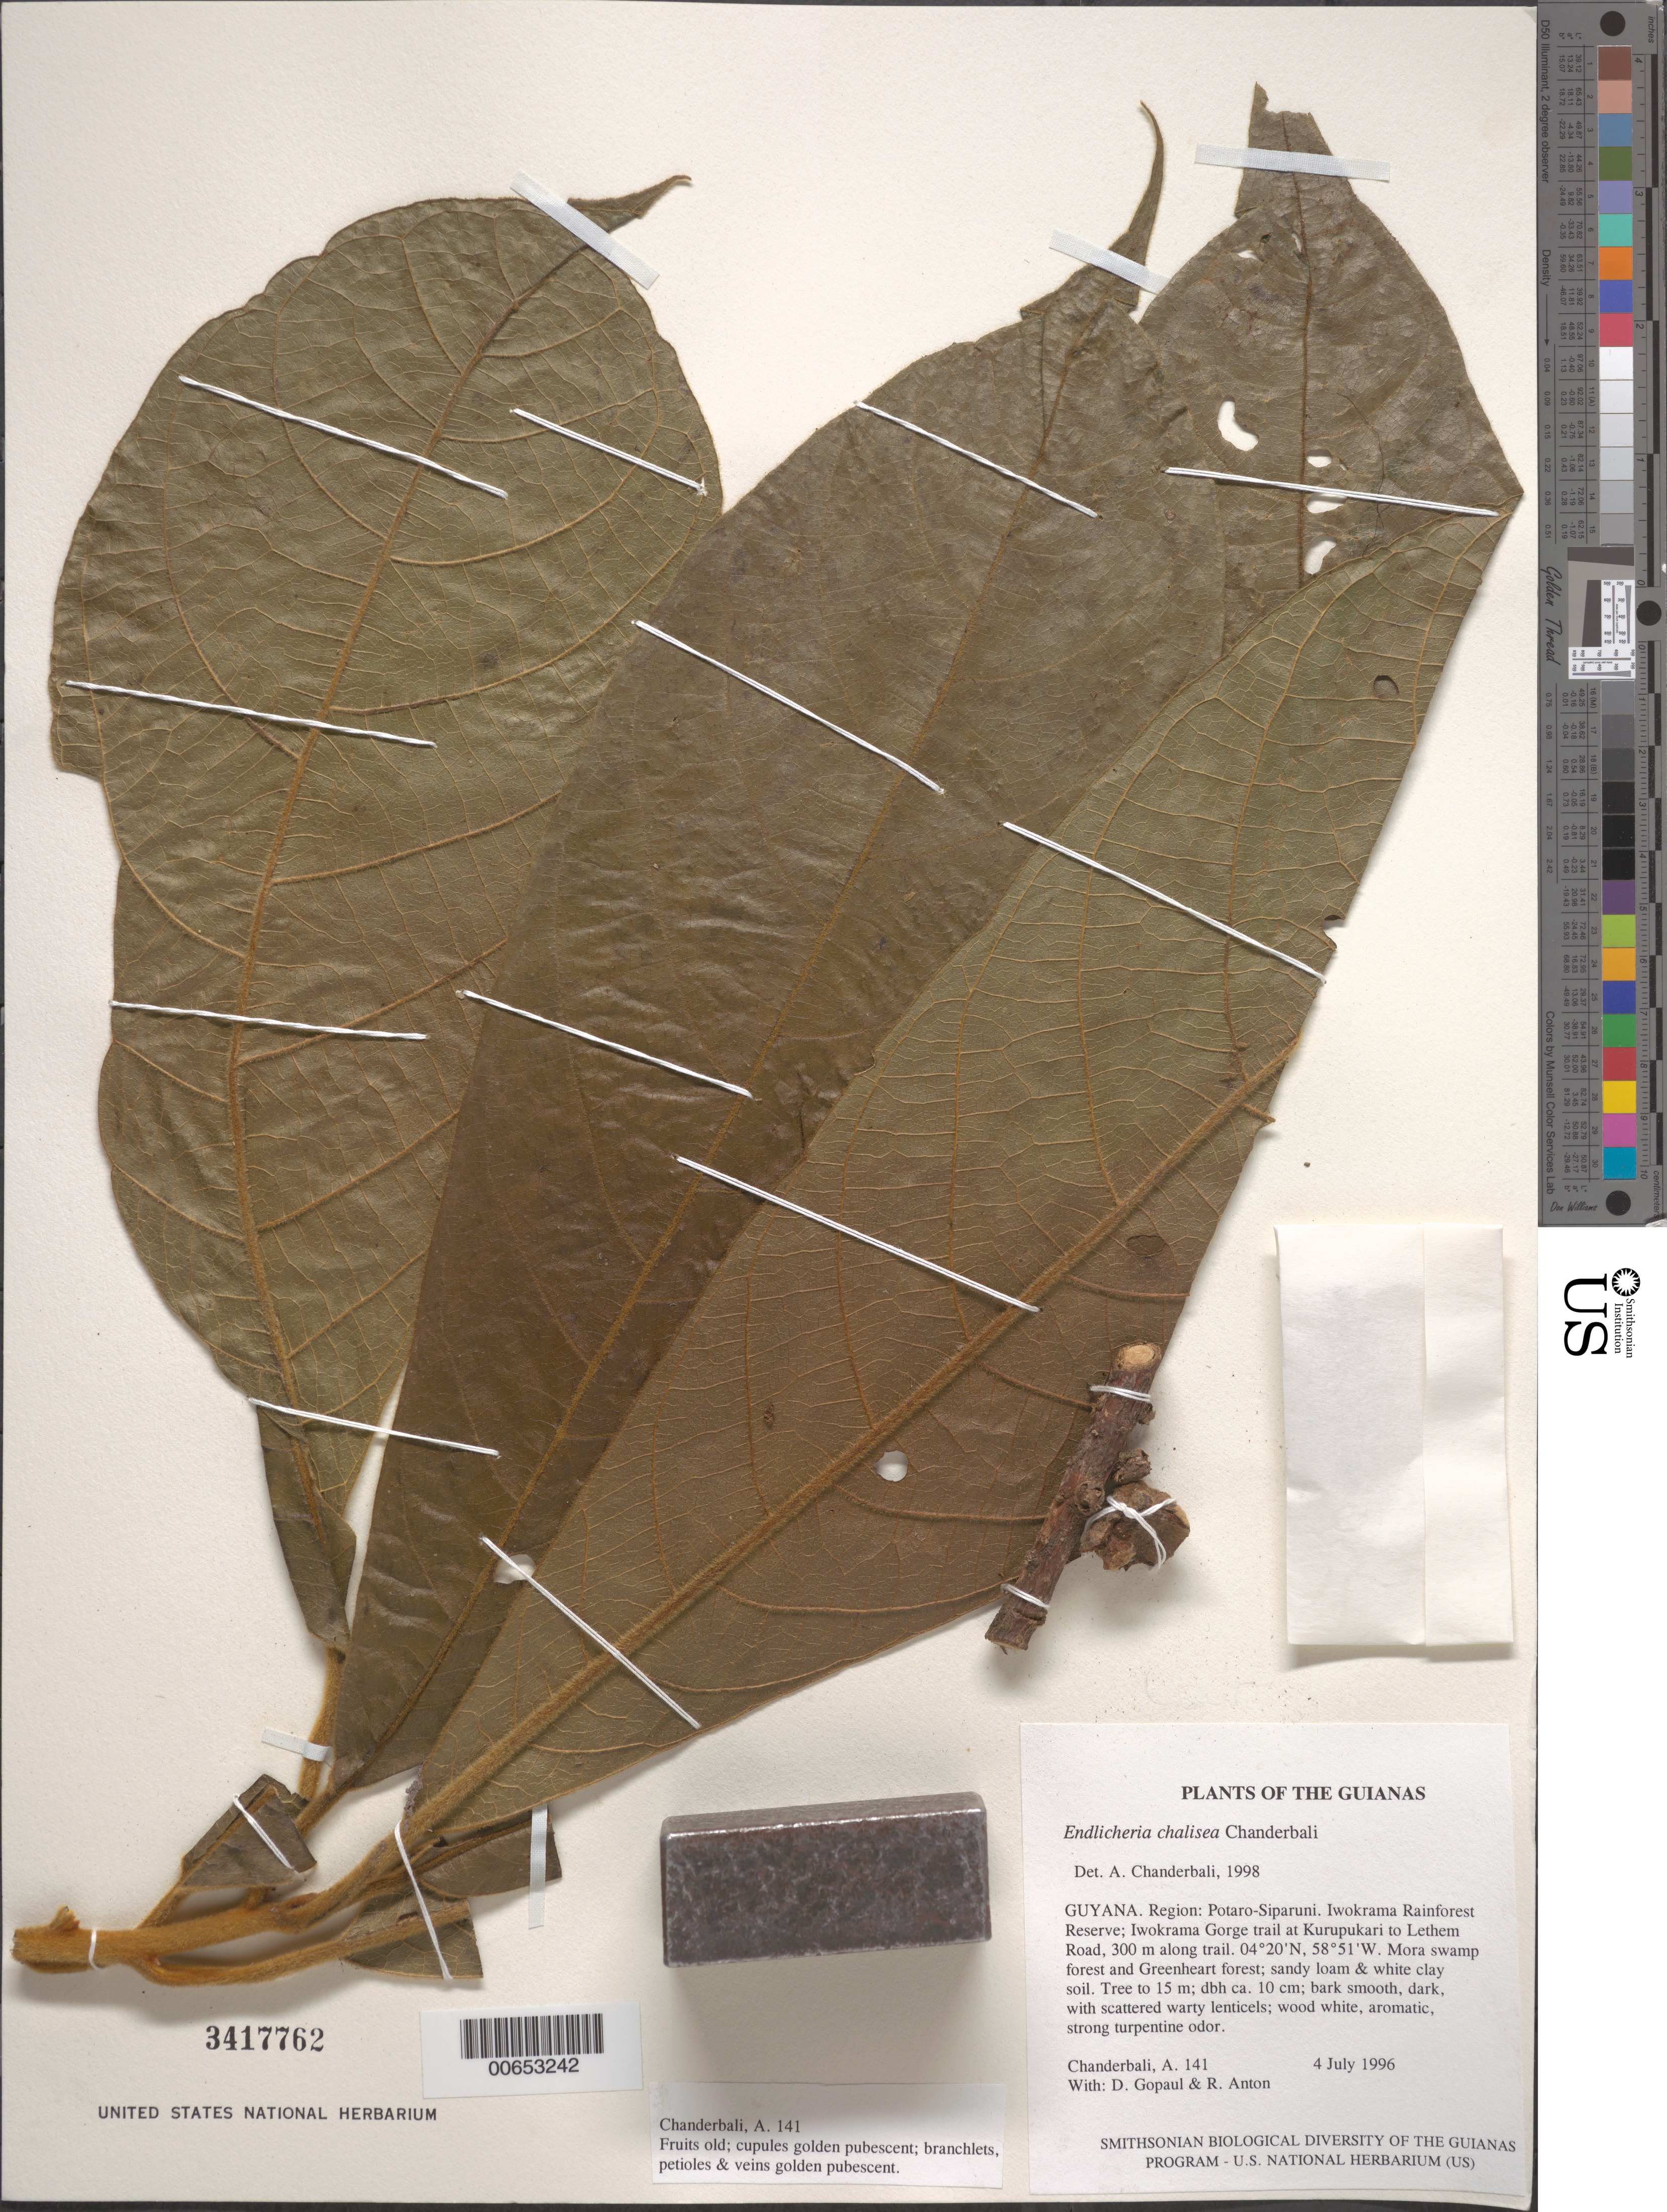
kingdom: Plantae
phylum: Tracheophyta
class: Magnoliopsida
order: Laurales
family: Lauraceae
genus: Endlicheria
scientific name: Endlicheria chalisea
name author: Chanderb.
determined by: Chanderbali, Andre Shashi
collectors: A. S. Chanderbali, D. Gopaul & R. Anton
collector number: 141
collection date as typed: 4 July 1996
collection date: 1996-07-04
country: Guyana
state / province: Potaro-Siparuni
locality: Iwokrama Rainforest Reserve; Iwokrama Gorge trail at Kurupukari to Lethem Road, 300 m along trail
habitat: Mora swamp forest and Greenheart forest; sandy loam & white clay soil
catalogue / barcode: US 3417762